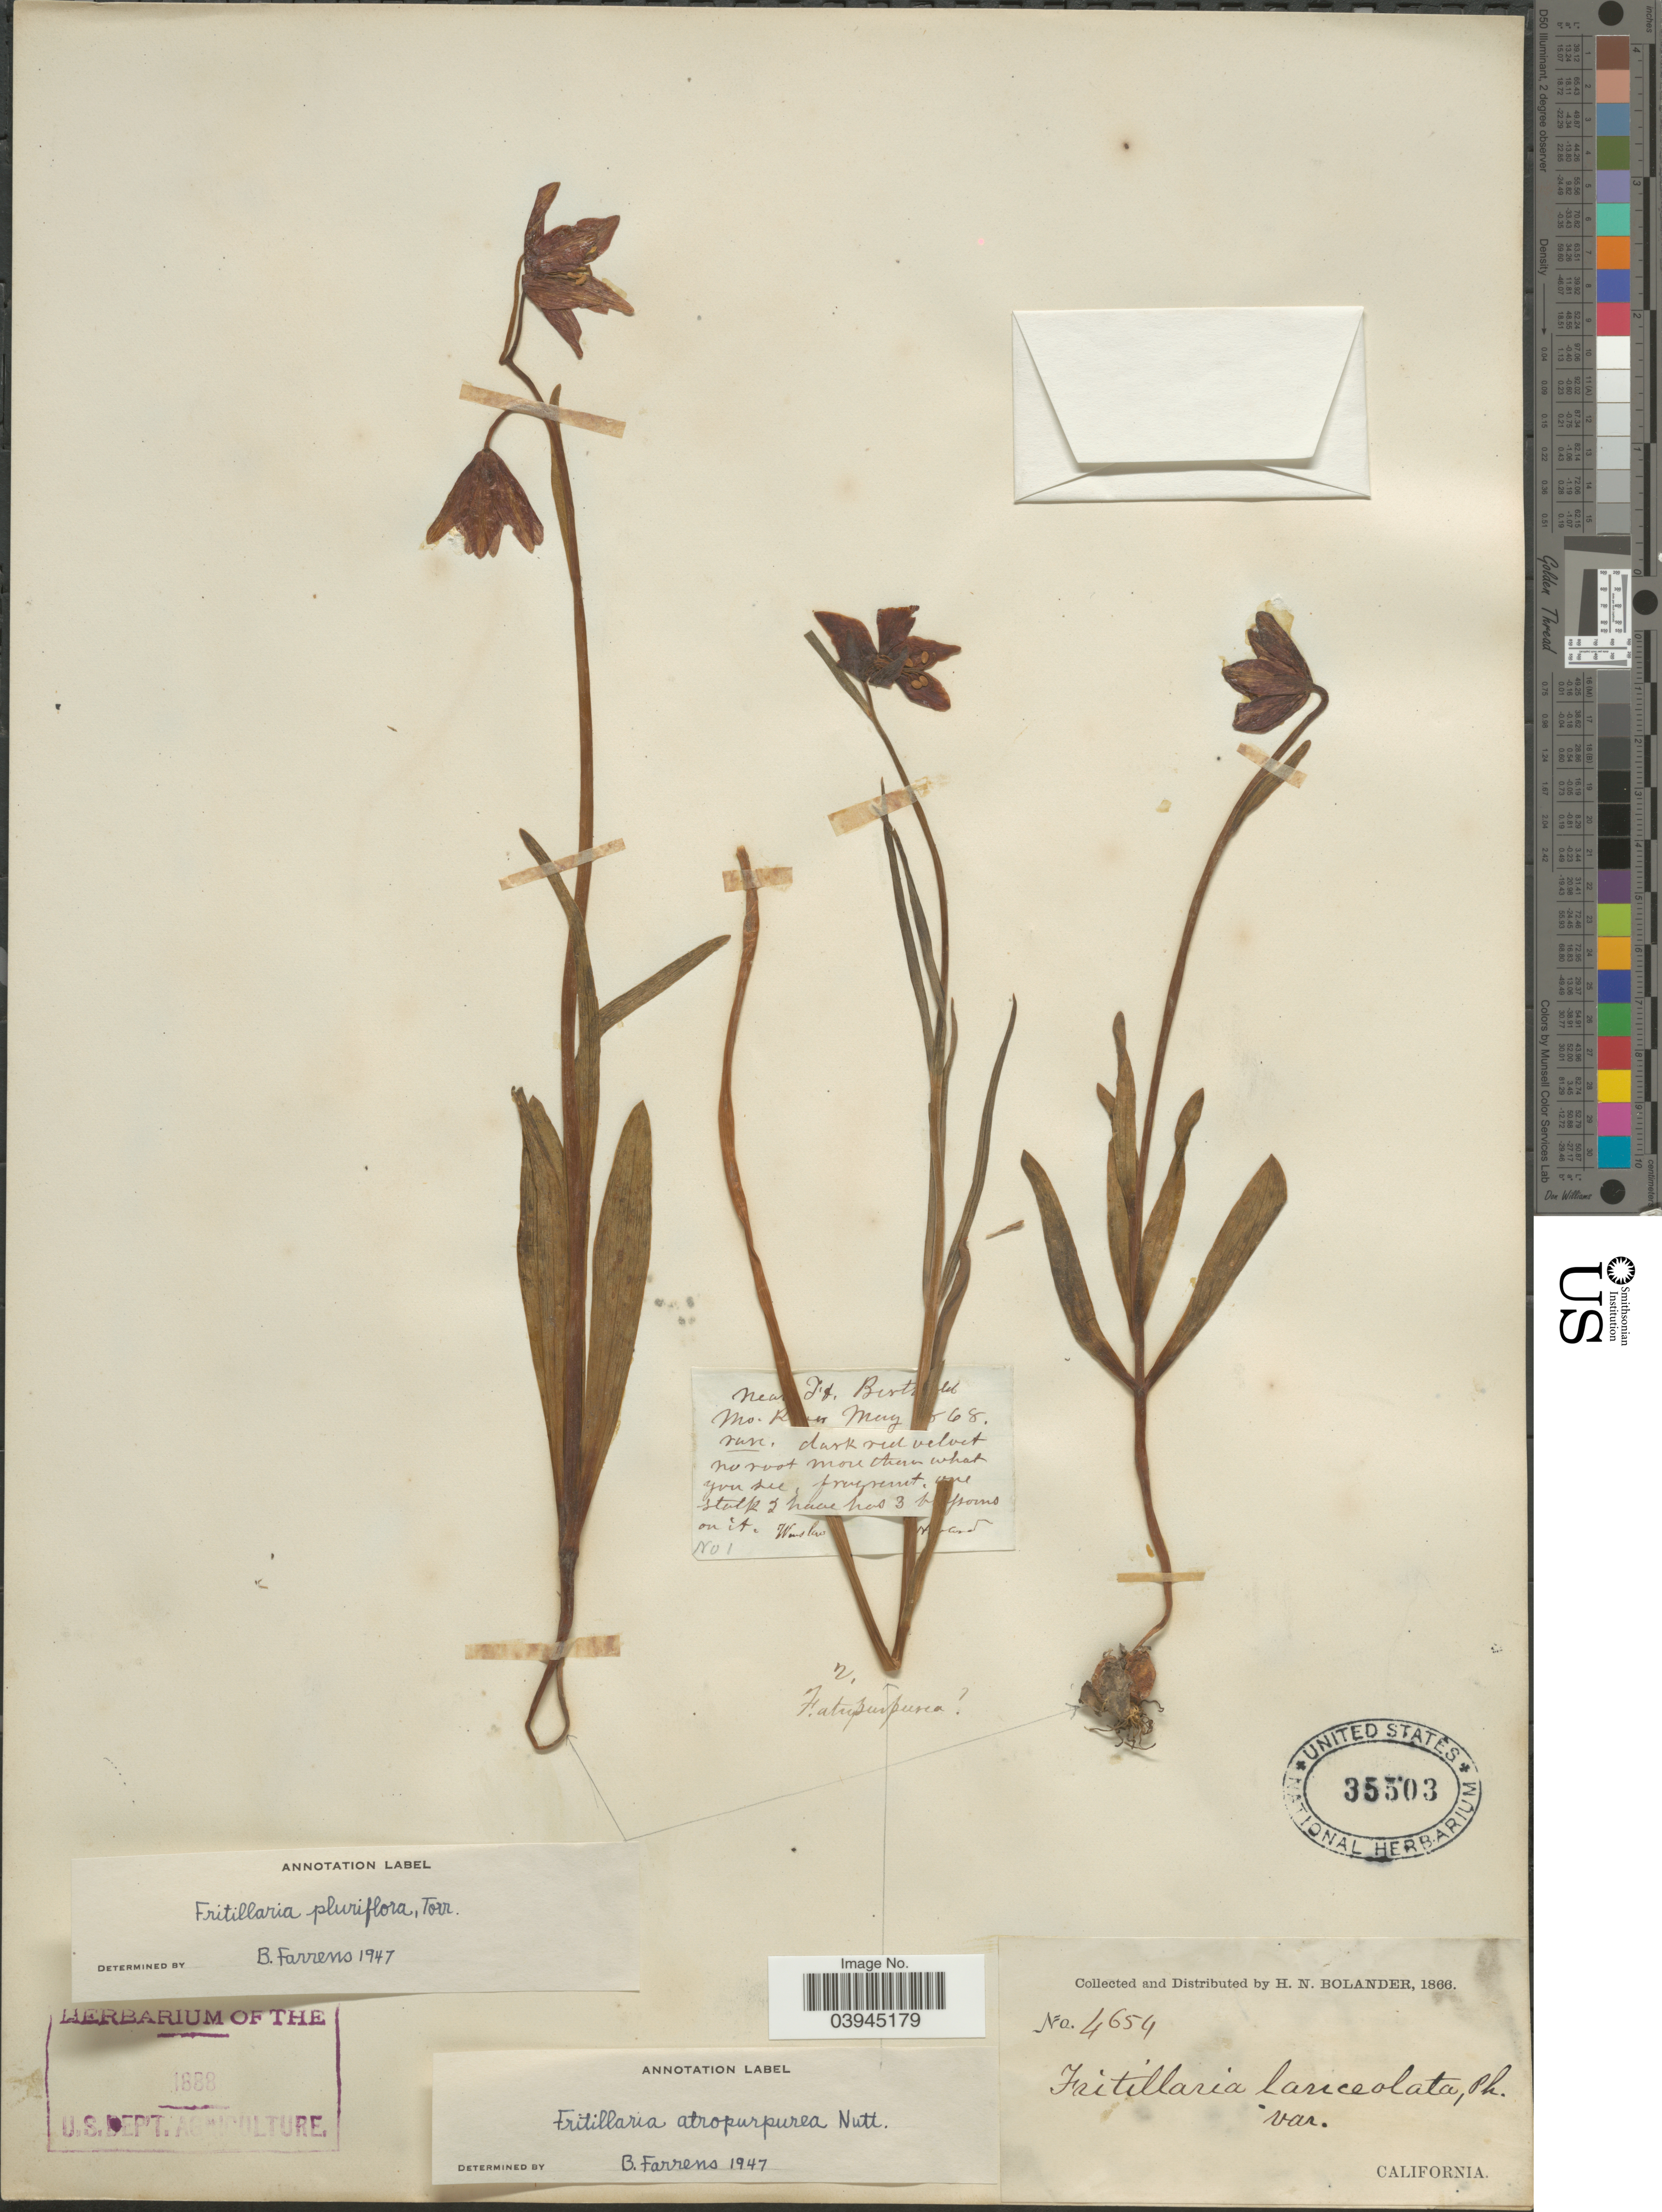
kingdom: Plantae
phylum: Tracheophyta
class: Liliopsida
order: Liliales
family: Liliaceae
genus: Fritillaria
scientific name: Fritillaria pluriflora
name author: Torr. ex Benth.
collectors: H. Bolander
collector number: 4654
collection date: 1866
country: United States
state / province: California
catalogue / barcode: US 35503